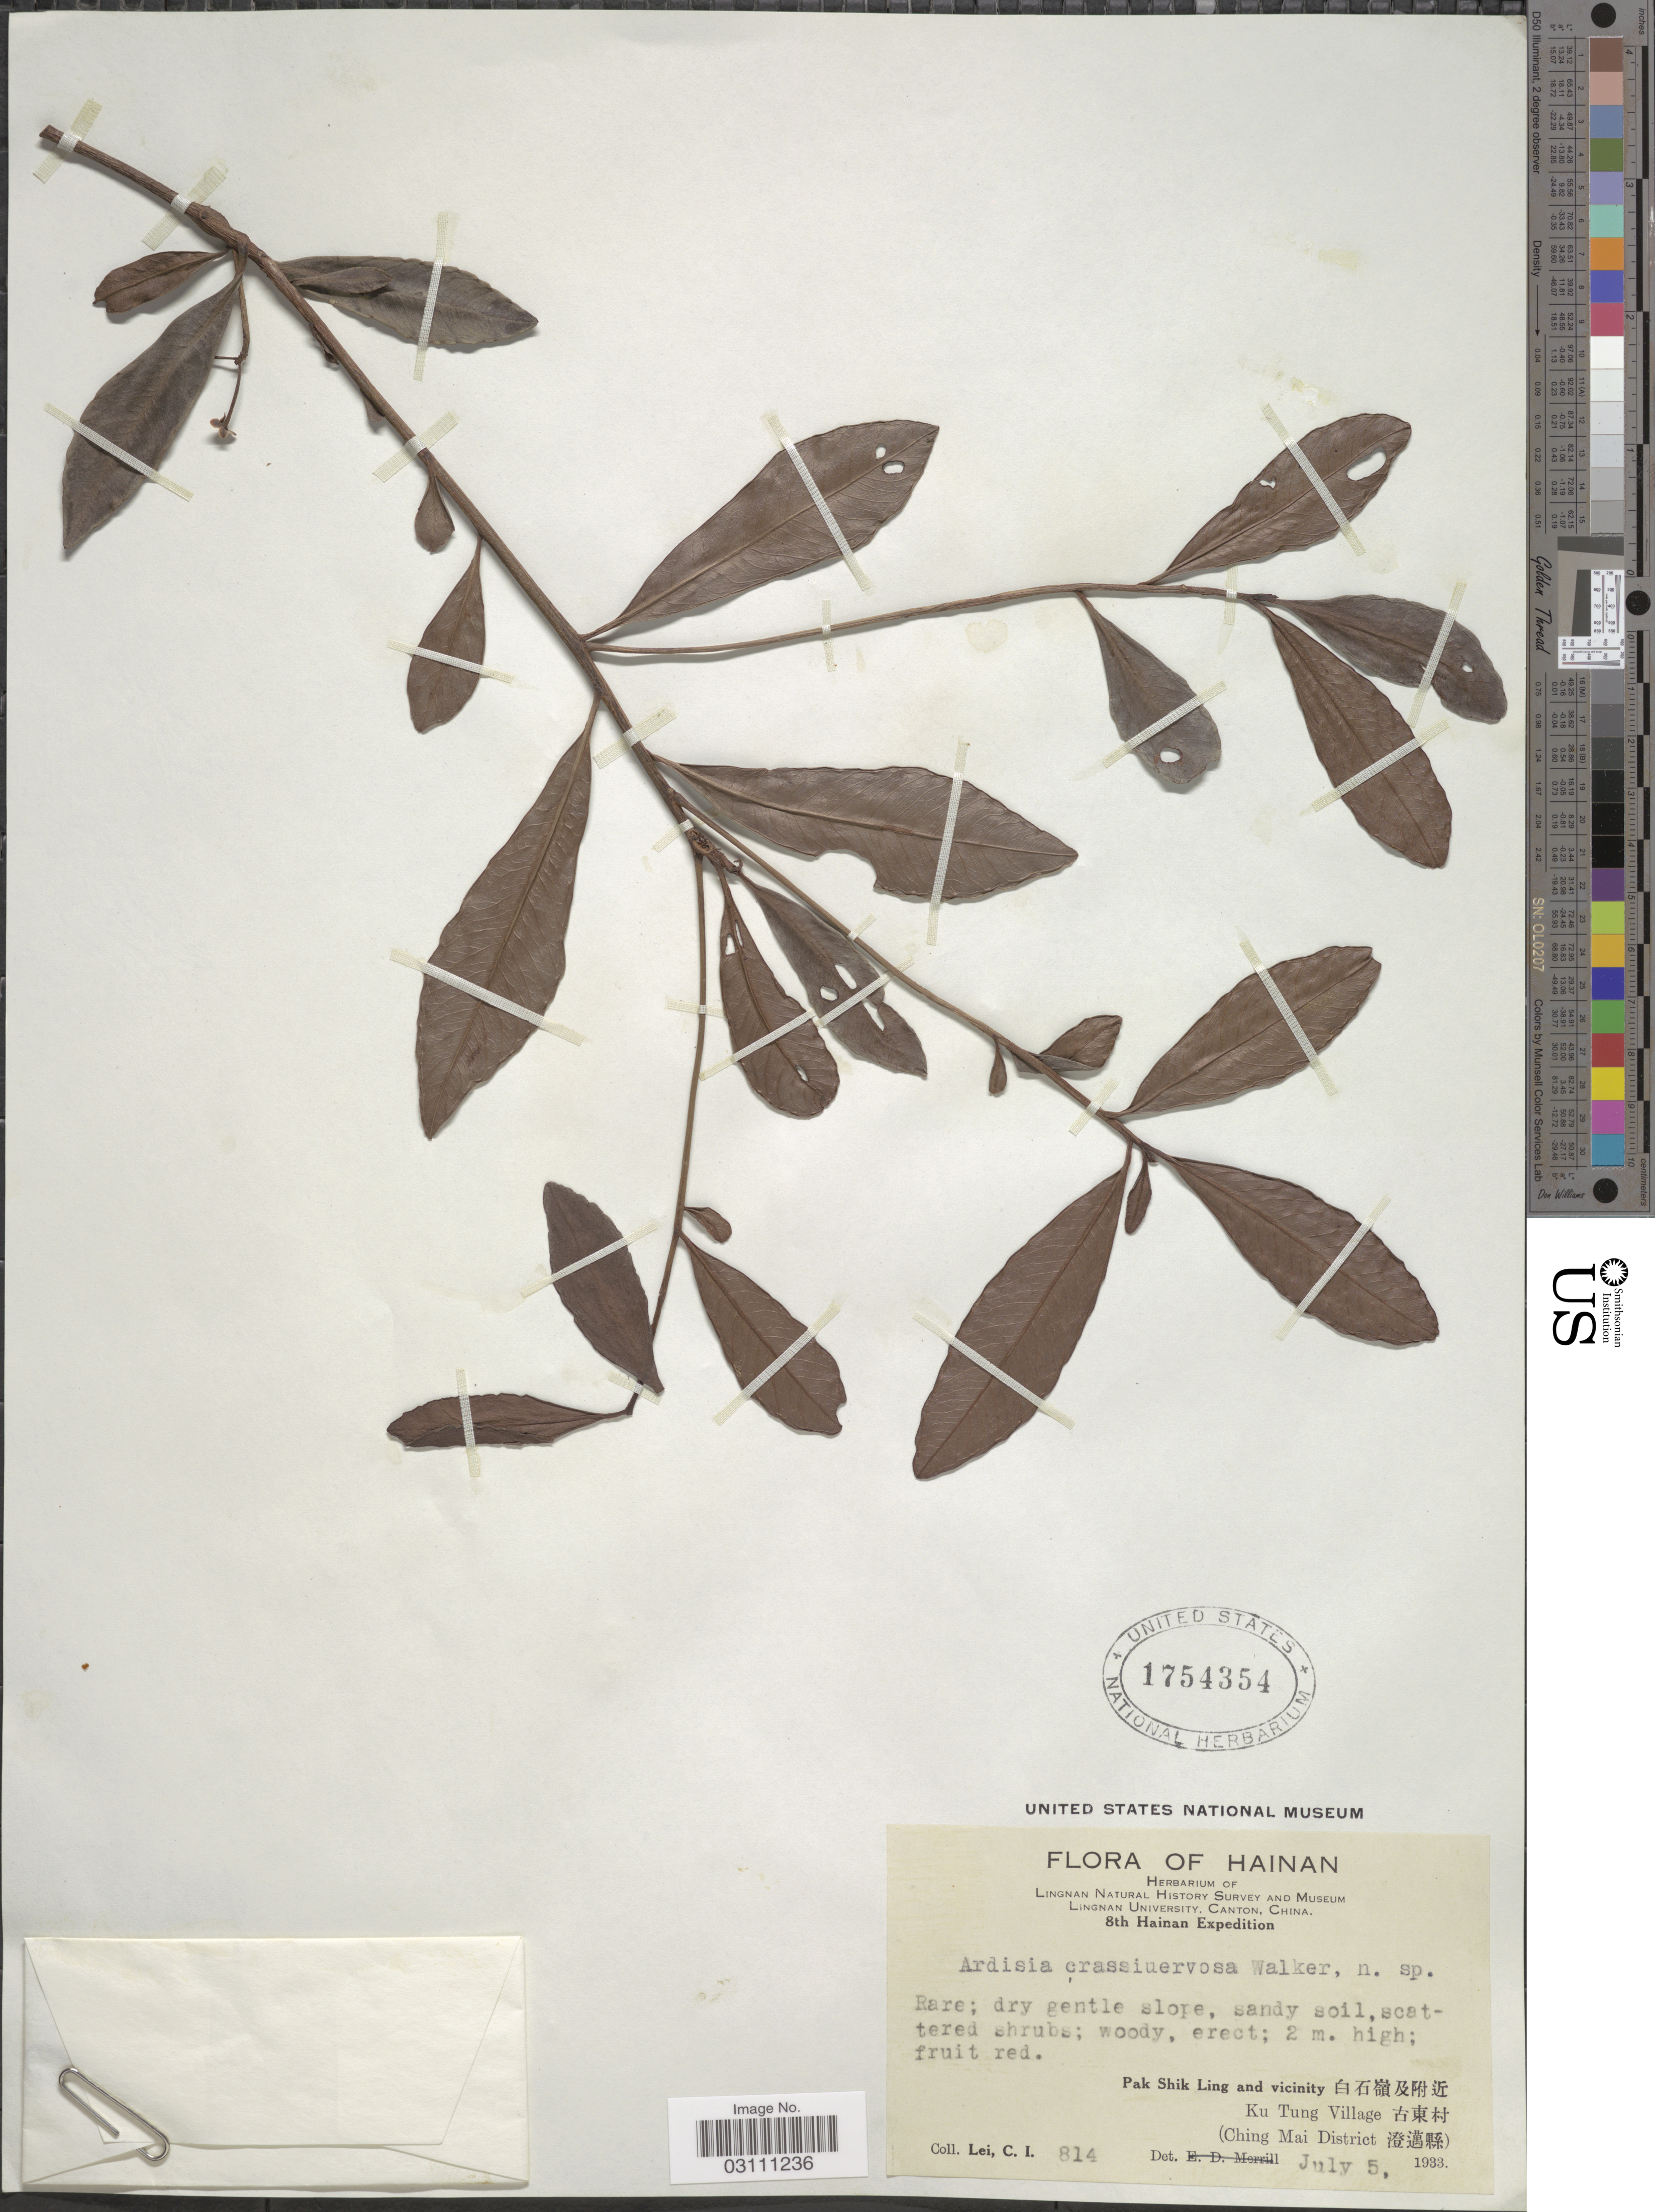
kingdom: Plantae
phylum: Tracheophyta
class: Magnoliopsida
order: Ericales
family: Primulaceae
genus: Ardisia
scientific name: Ardisia crassinervosa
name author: E. Walker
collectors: C. I. Lei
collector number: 814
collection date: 1933-07-05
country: China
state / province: Hainan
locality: Pak Shik Ling and vicinity. Ku Tung Village (Ching Mai District).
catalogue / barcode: US 1754354